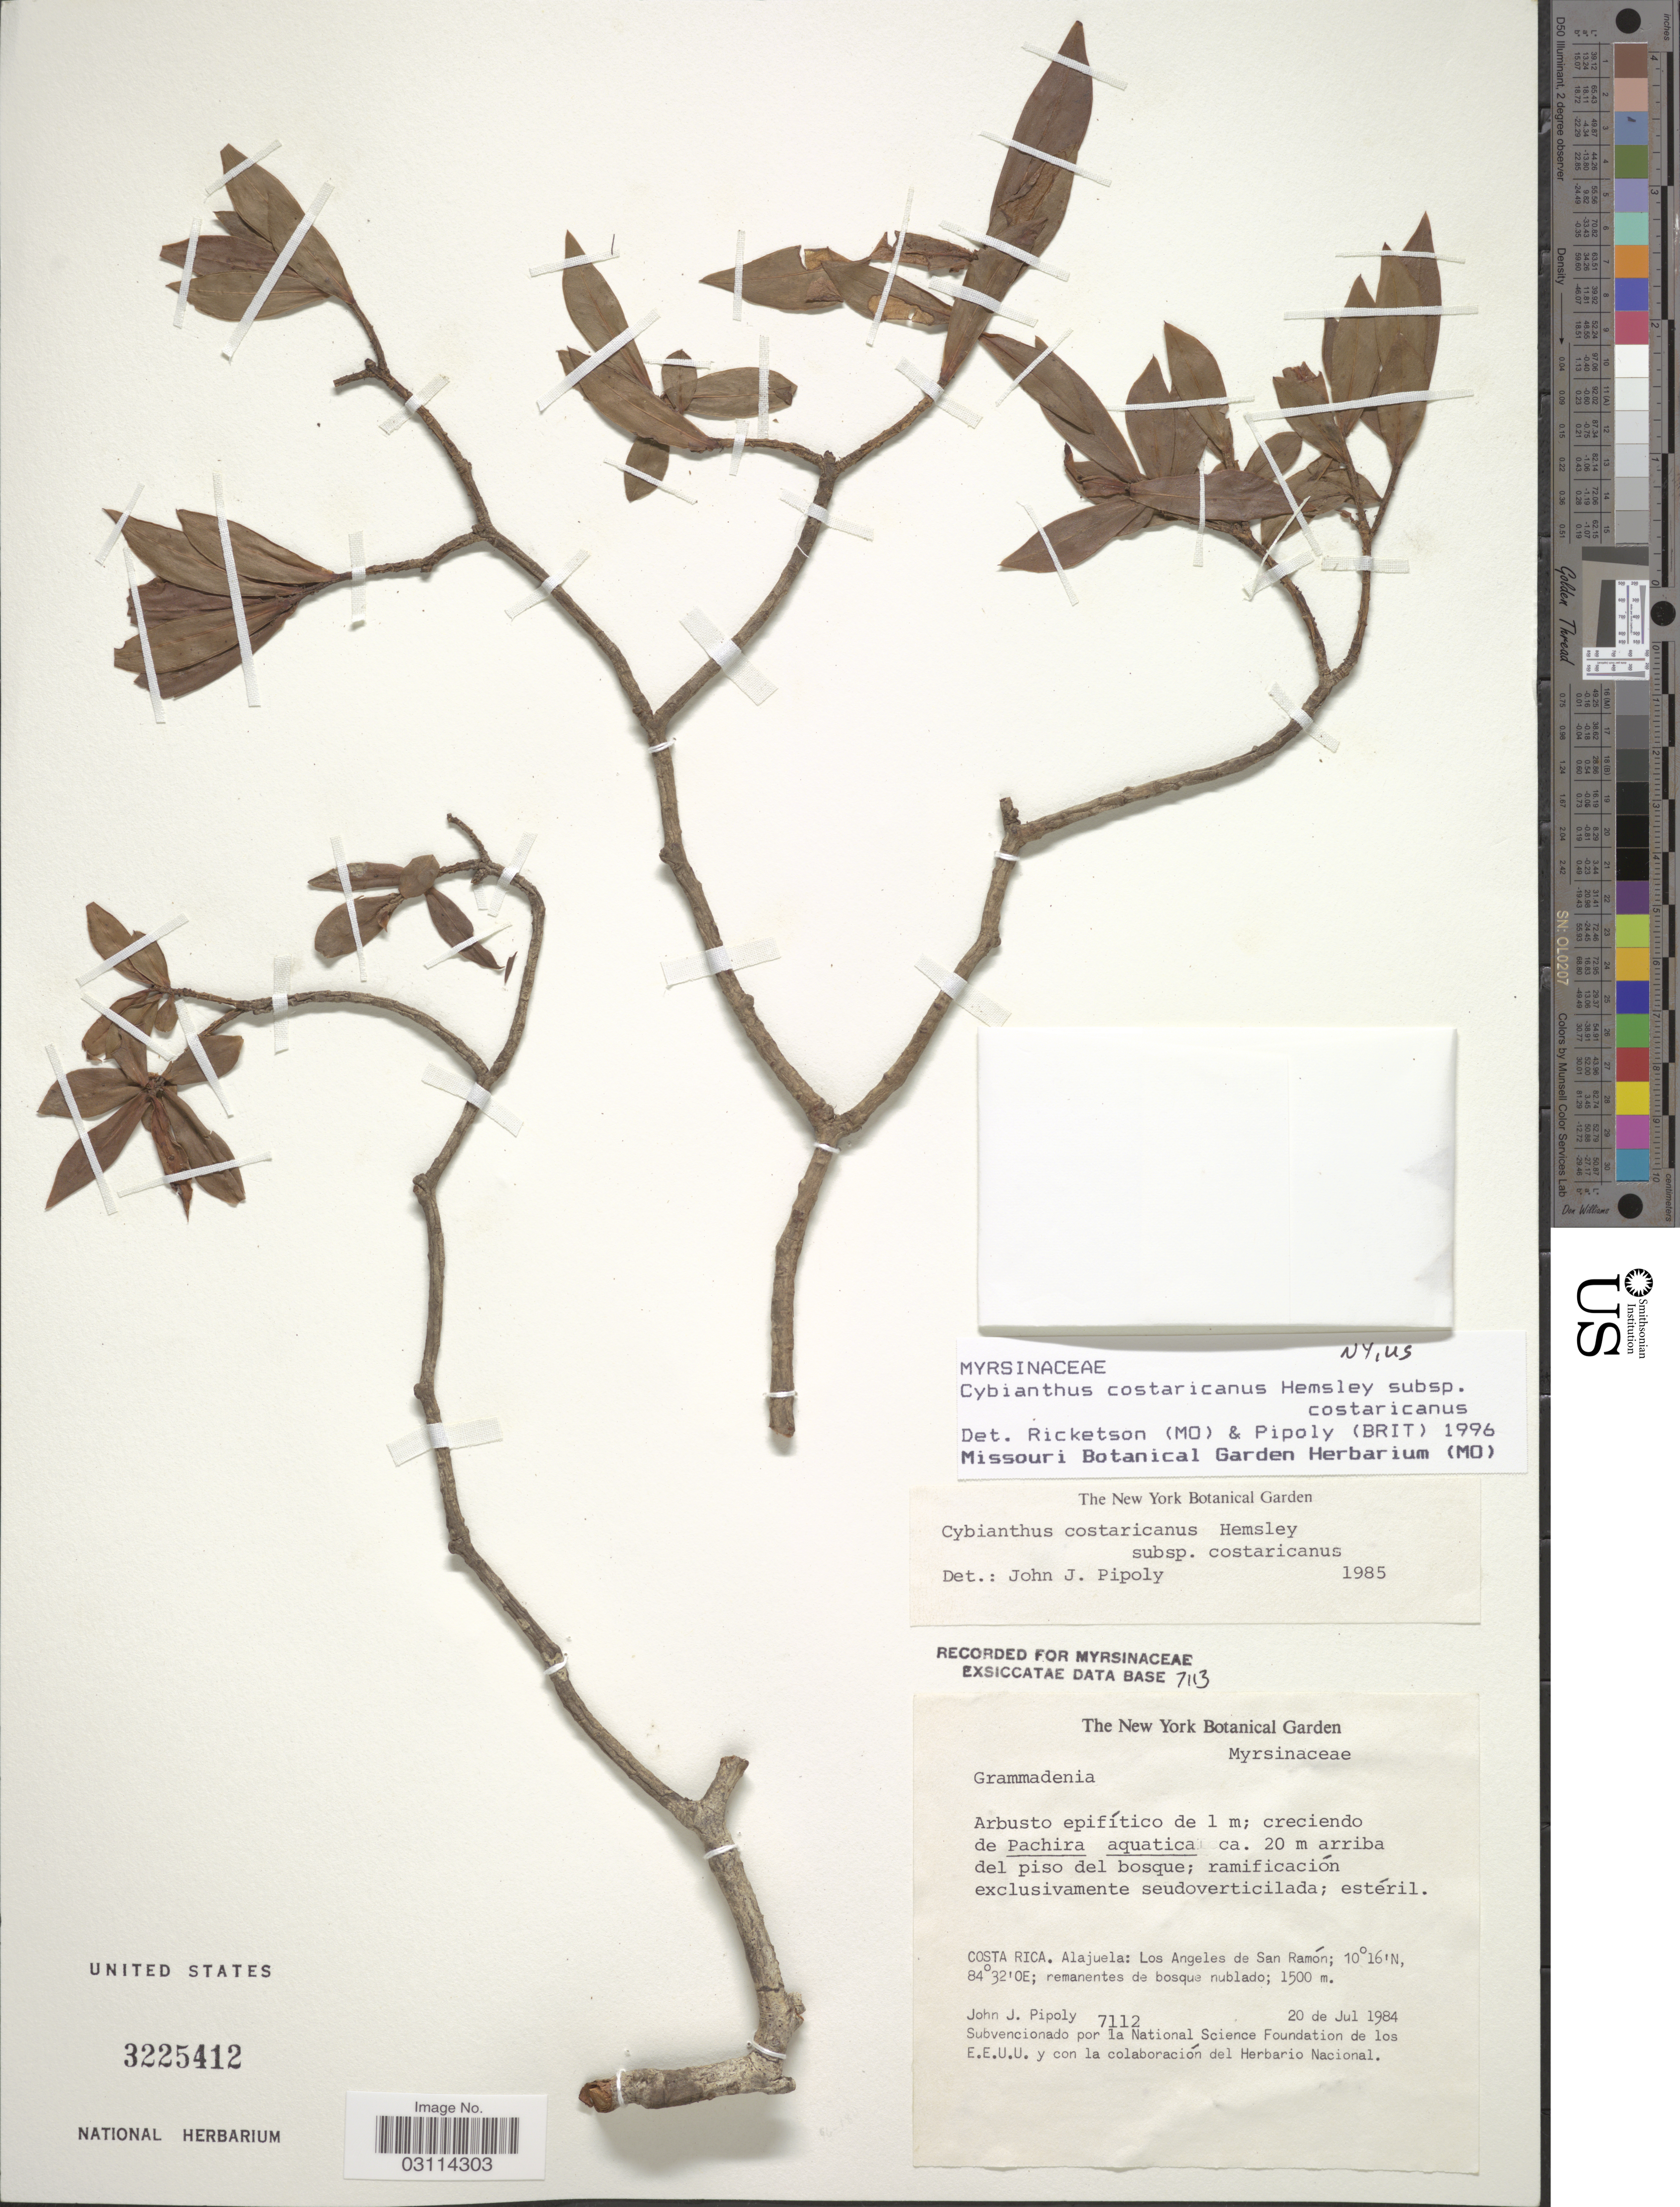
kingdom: Plantae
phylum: Tracheophyta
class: Magnoliopsida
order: Ericales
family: Primulaceae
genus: Cybianthus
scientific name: Cybianthus costaricanus subsp. costaricanus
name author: Hemsl.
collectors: J. J. Pipoly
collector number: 7112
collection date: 1984-07-20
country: Costa Rica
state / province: Alajuela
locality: Los Angeles de San Ramón.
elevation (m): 1500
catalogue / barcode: US 3225412